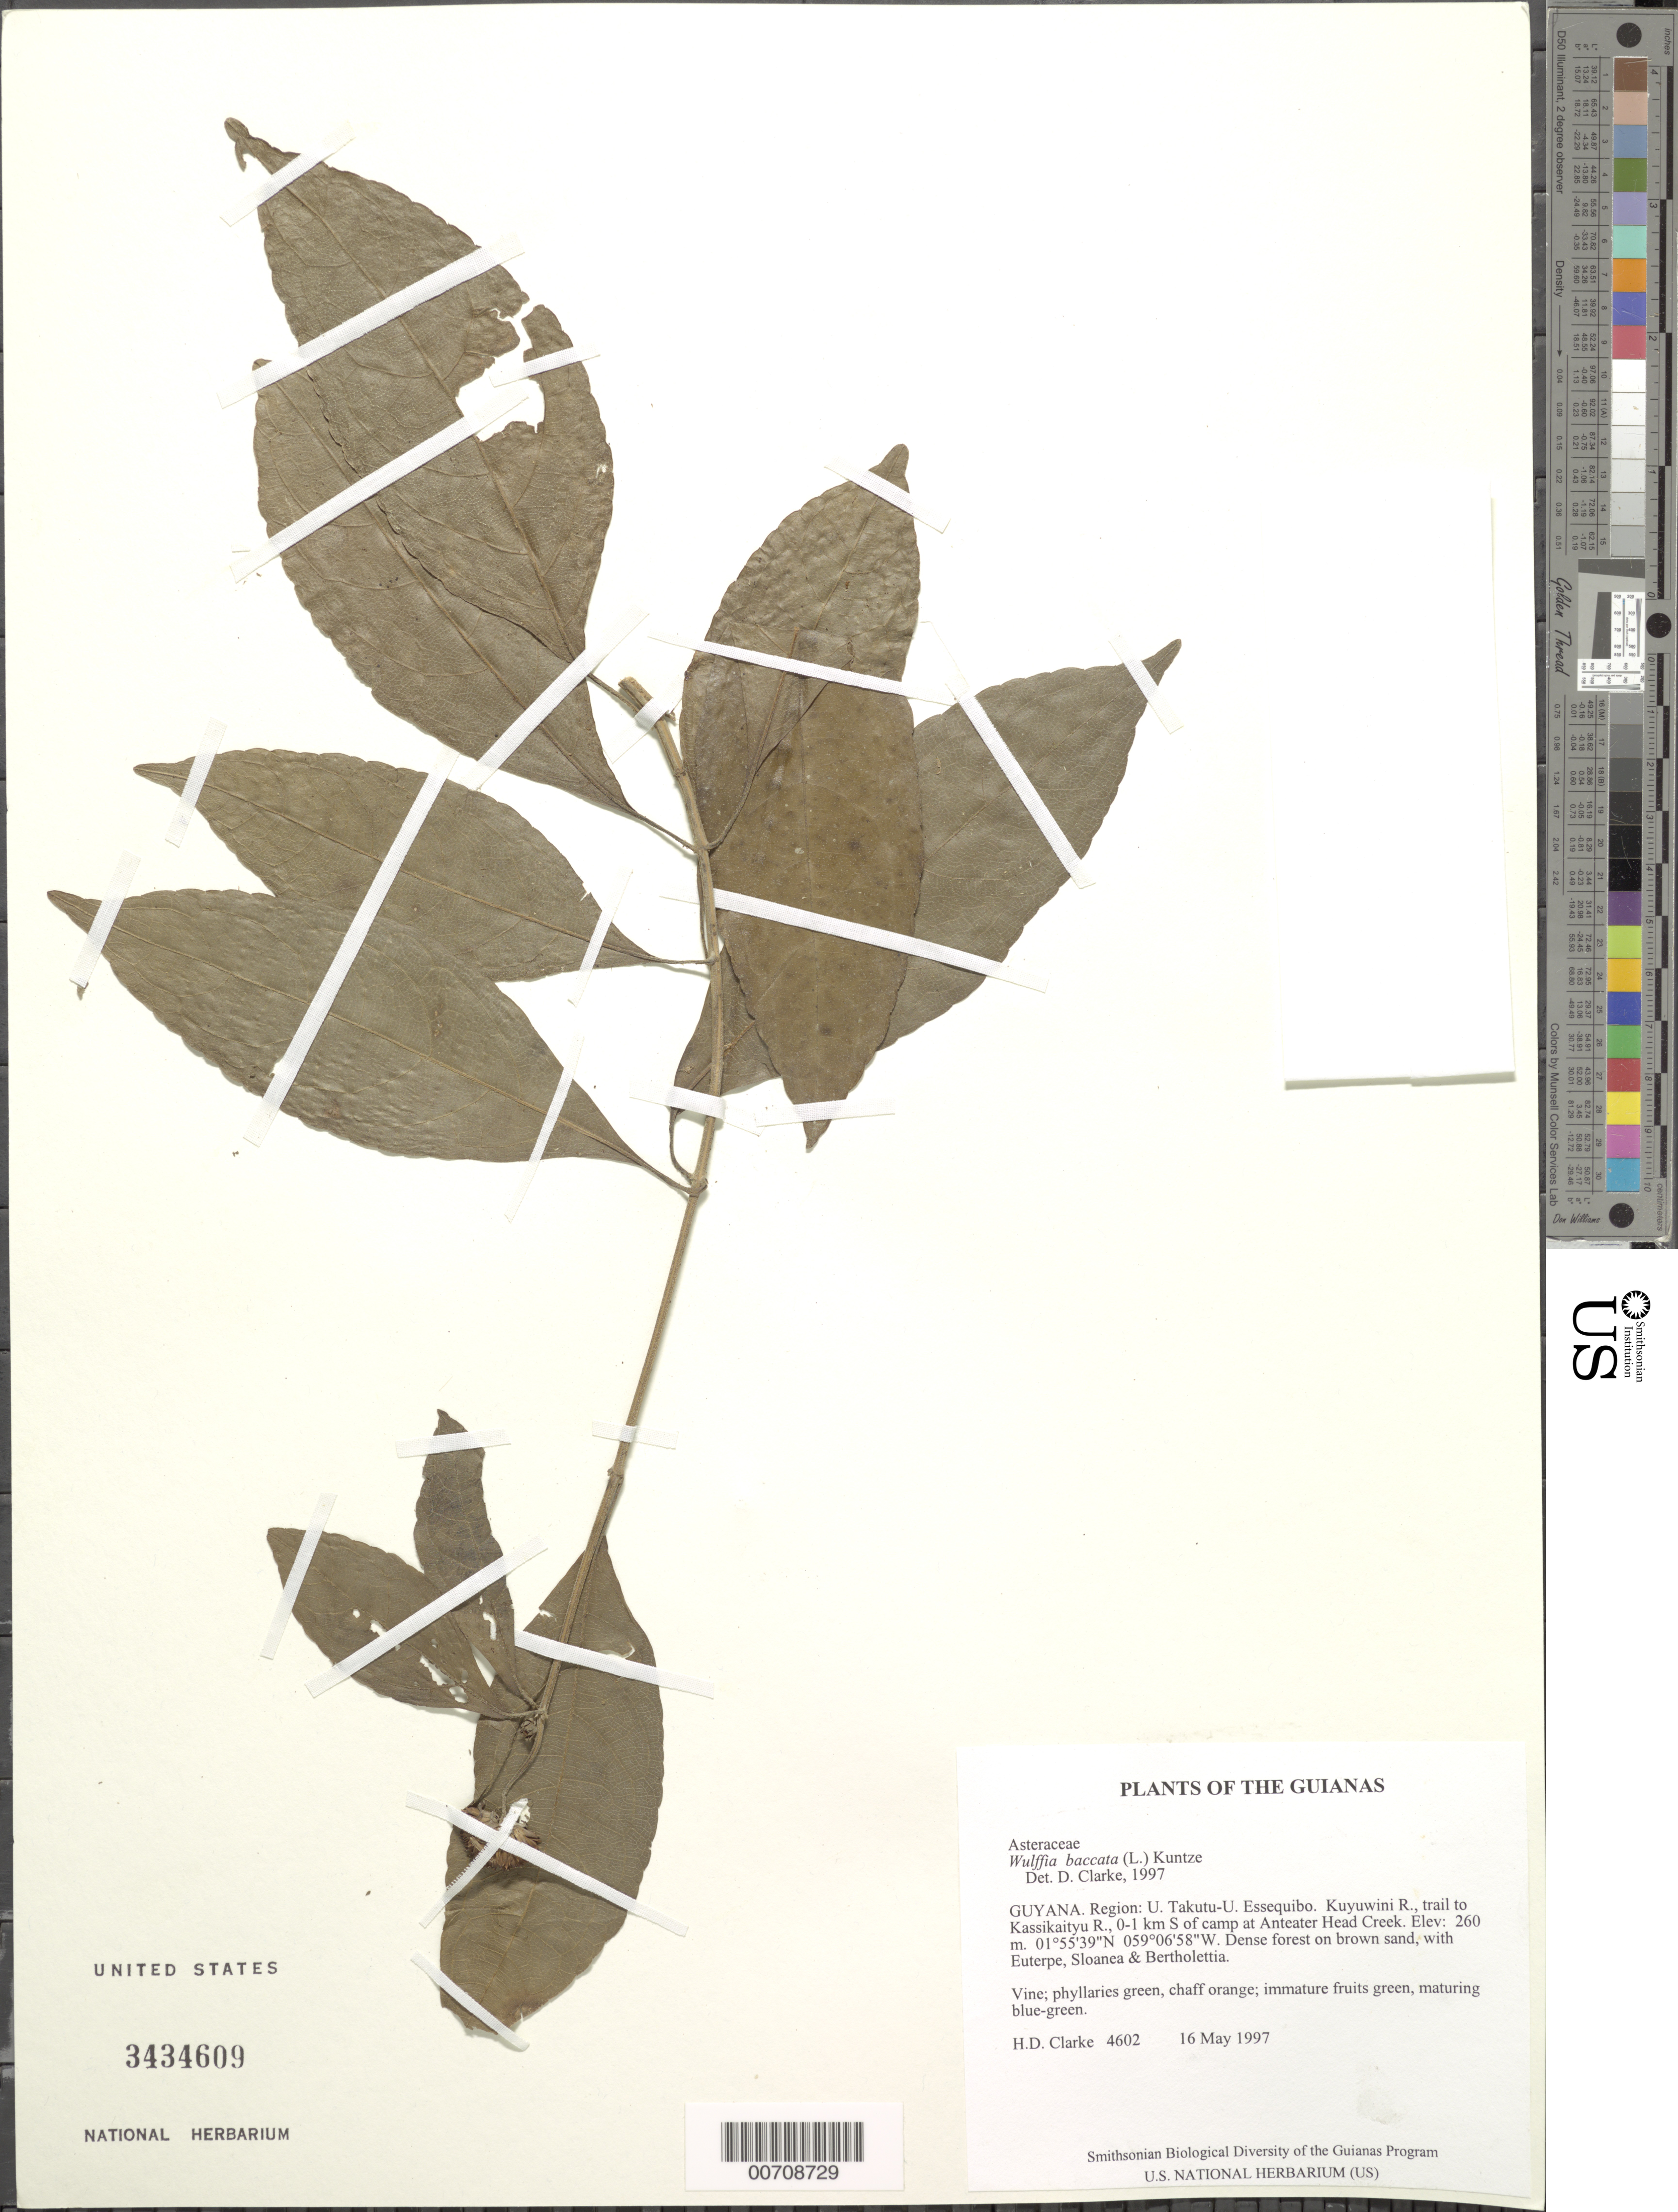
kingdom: Plantae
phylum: Tracheophyta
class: Magnoliopsida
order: Asterales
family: Asteraceae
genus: Wulffia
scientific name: Wulffia baccata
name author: (L. f.) Kuntze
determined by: Clarke, H. D., University of North Carolina (Asheville)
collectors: H. D. Clarke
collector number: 4602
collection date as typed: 16 May 1997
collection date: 1997-05-16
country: Guyana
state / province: U. Takutu-U. Essequibo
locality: Kuyuwini R., trail to Kassikaityu R., 0-1 km S of camp at Anteater Head Creek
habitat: Dense forest on brown sand, with Euterpe, Sloanea & Bertholettia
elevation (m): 260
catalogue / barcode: US 3434609